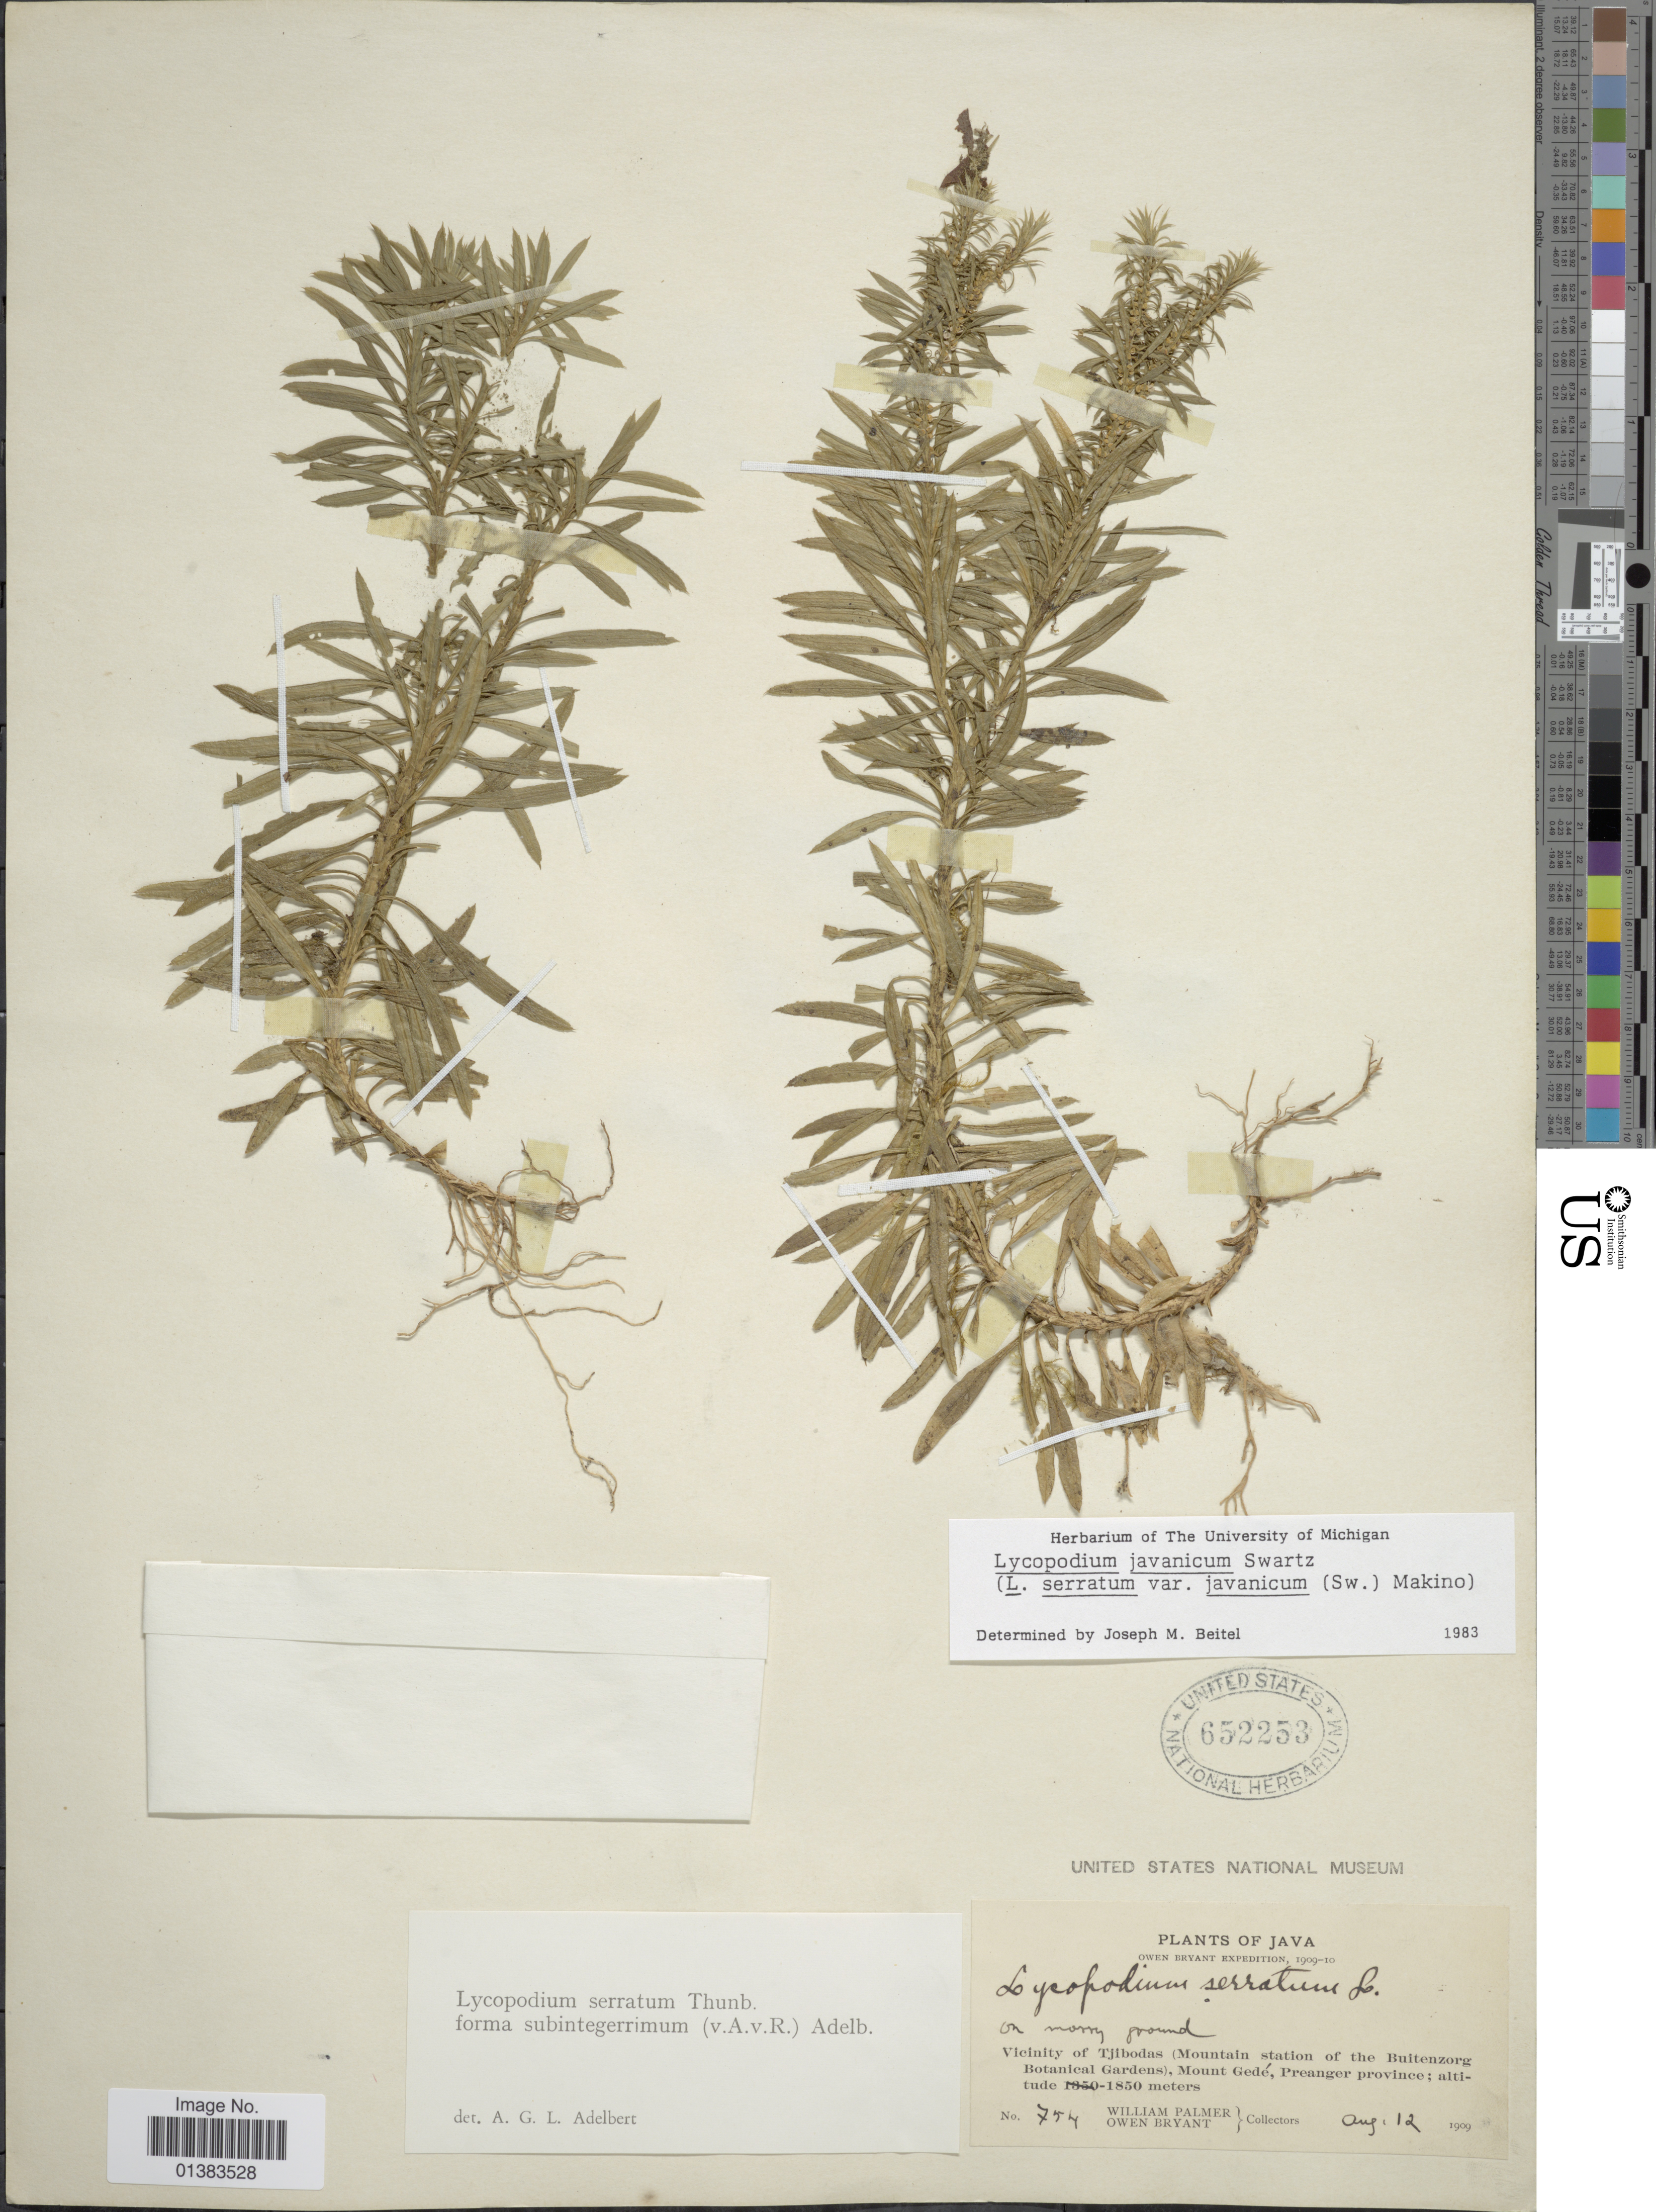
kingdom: Plantae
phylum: Tracheophyta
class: Lycopodiopsida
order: Lycopodiales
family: Lycopodiaceae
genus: Huperzia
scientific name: Huperzia javanica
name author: (Sw.) C.Y. Yang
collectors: W. Palmer & O. Bryant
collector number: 754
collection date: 1909-08-12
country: Indonesia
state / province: Java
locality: Vicinity of Tjibodas (Mountain station of the Buitenzorg Botanical Gardens), Mount Gedé, Preanger province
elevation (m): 1850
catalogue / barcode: US 652253